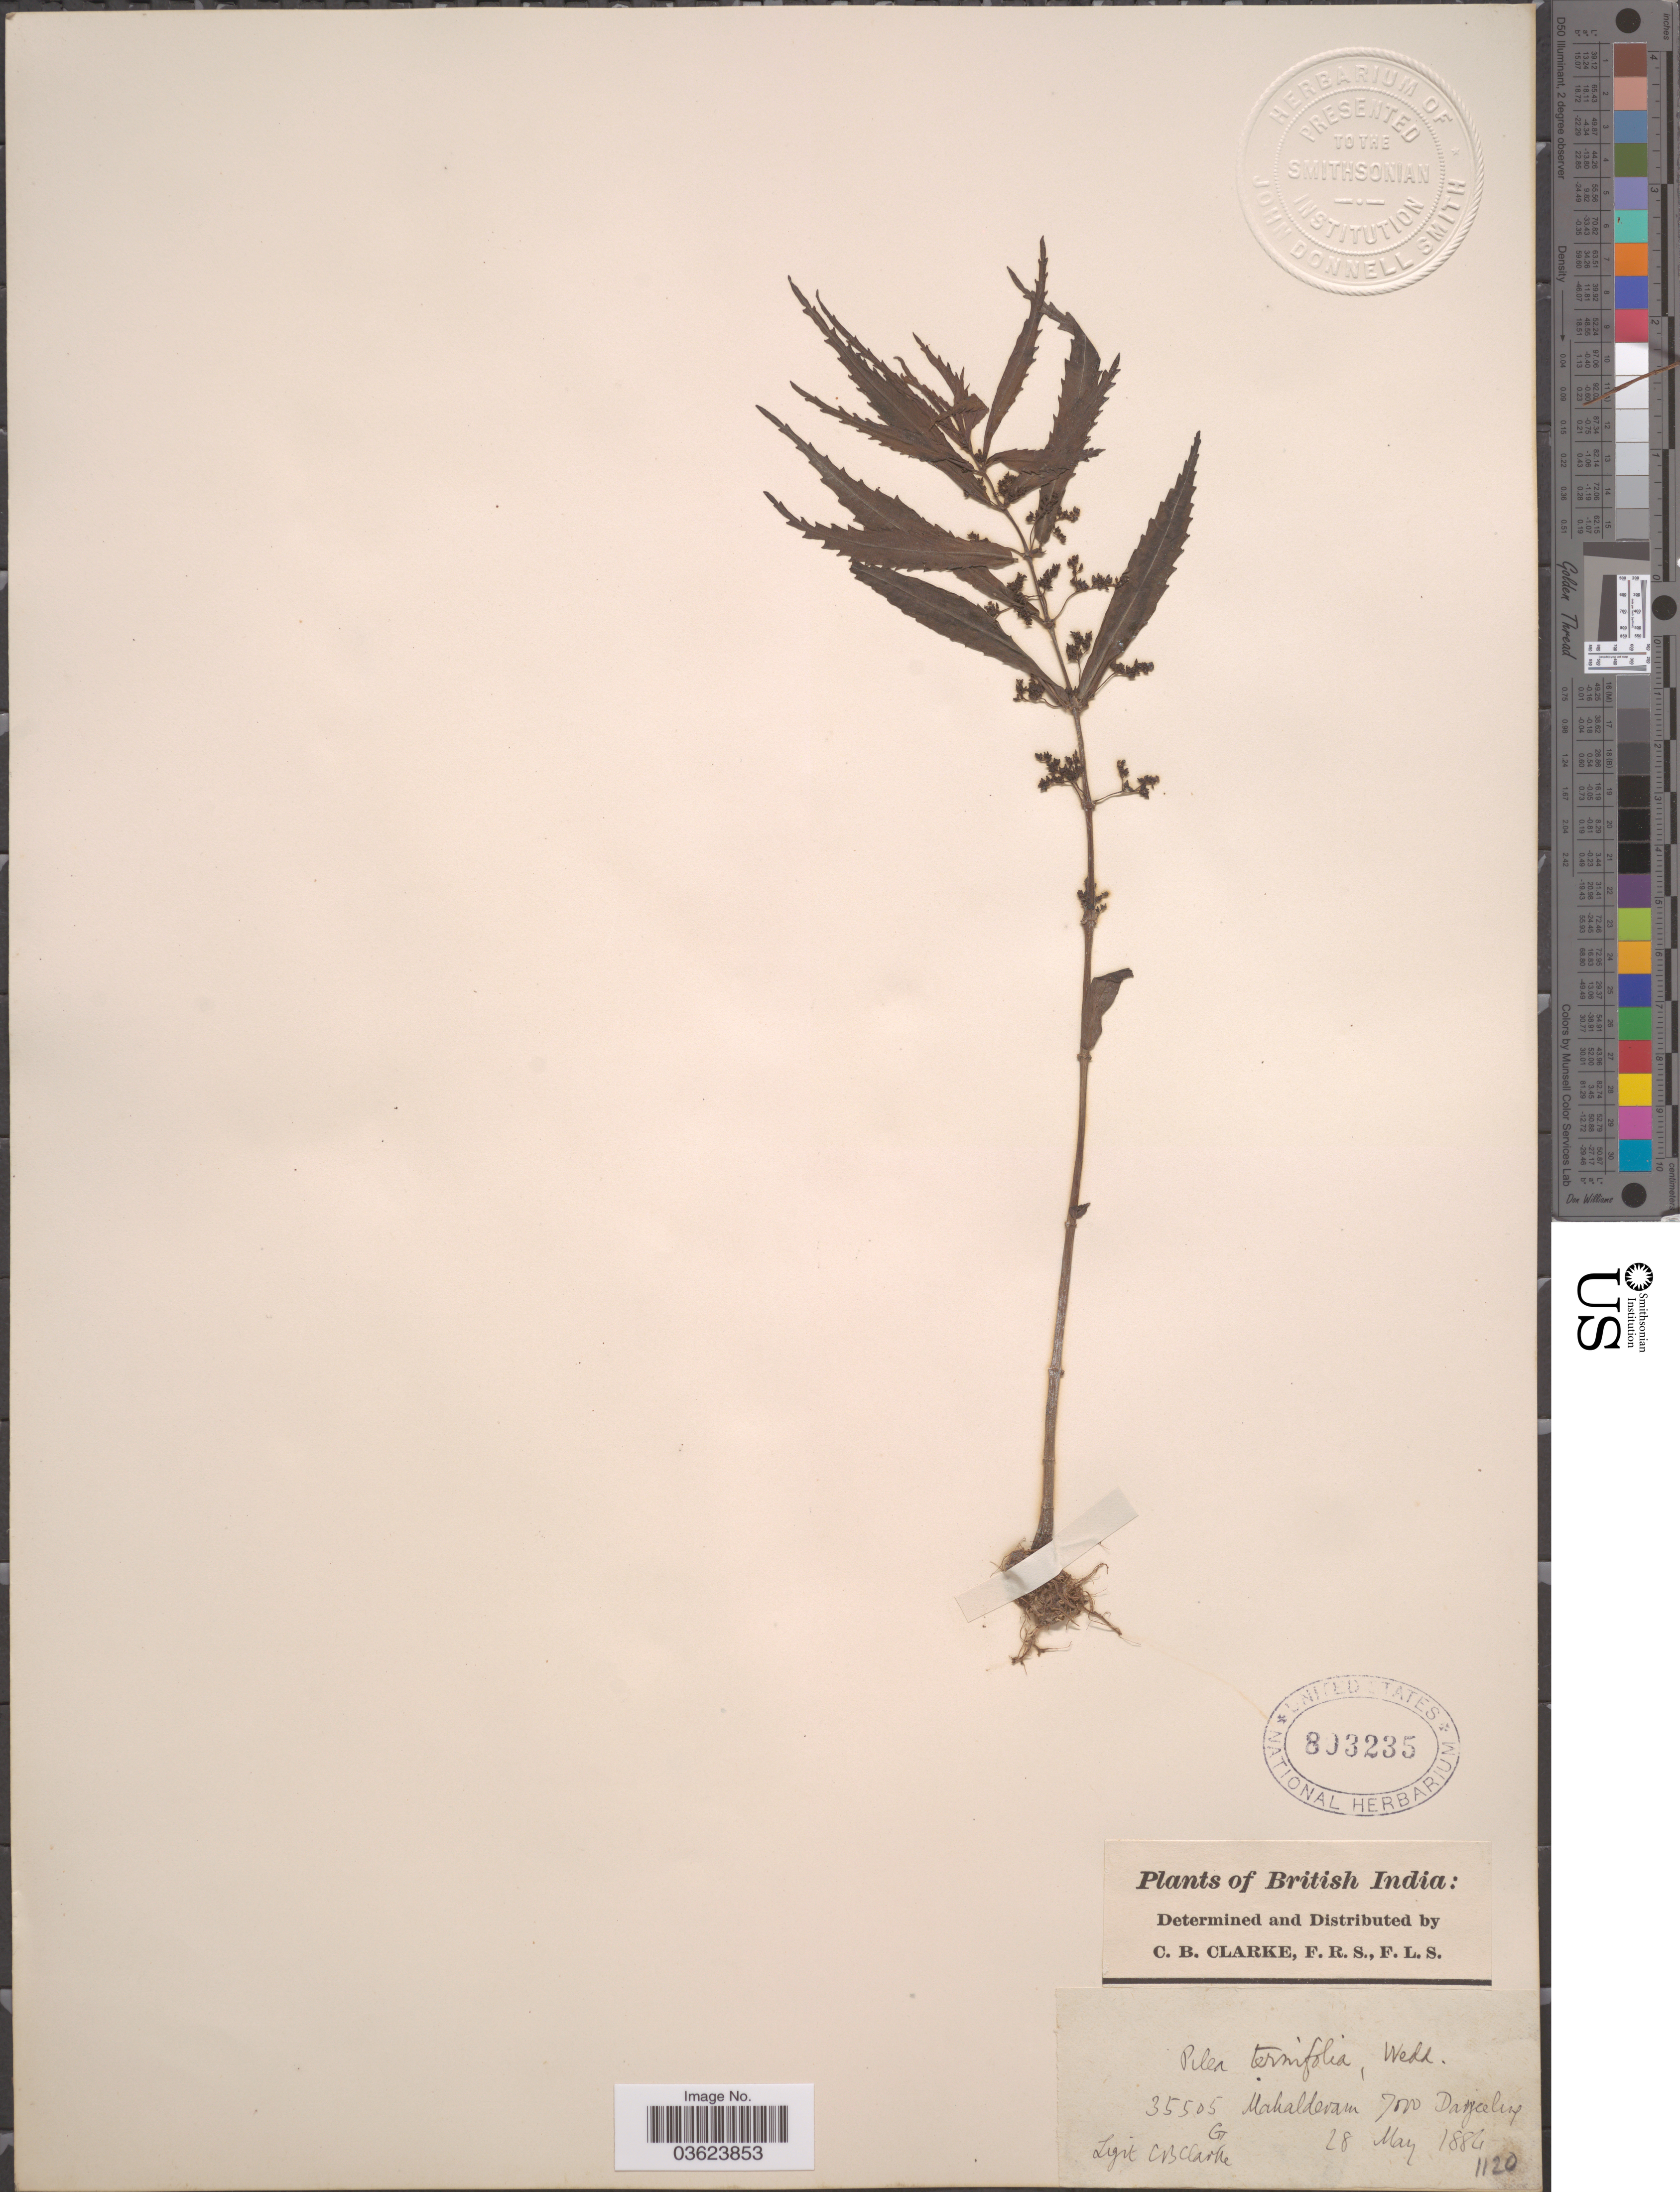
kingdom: Plantae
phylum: Tracheophyta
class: Magnoliopsida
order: Rosales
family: Urticaceae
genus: Pilea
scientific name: Pilea ternifolia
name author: Wedd.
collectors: C. B. Clarke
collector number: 35505G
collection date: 1884-05-28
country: India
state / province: West Bengal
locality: British India. Mahalderam. Darjeeling.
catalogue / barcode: US 803235